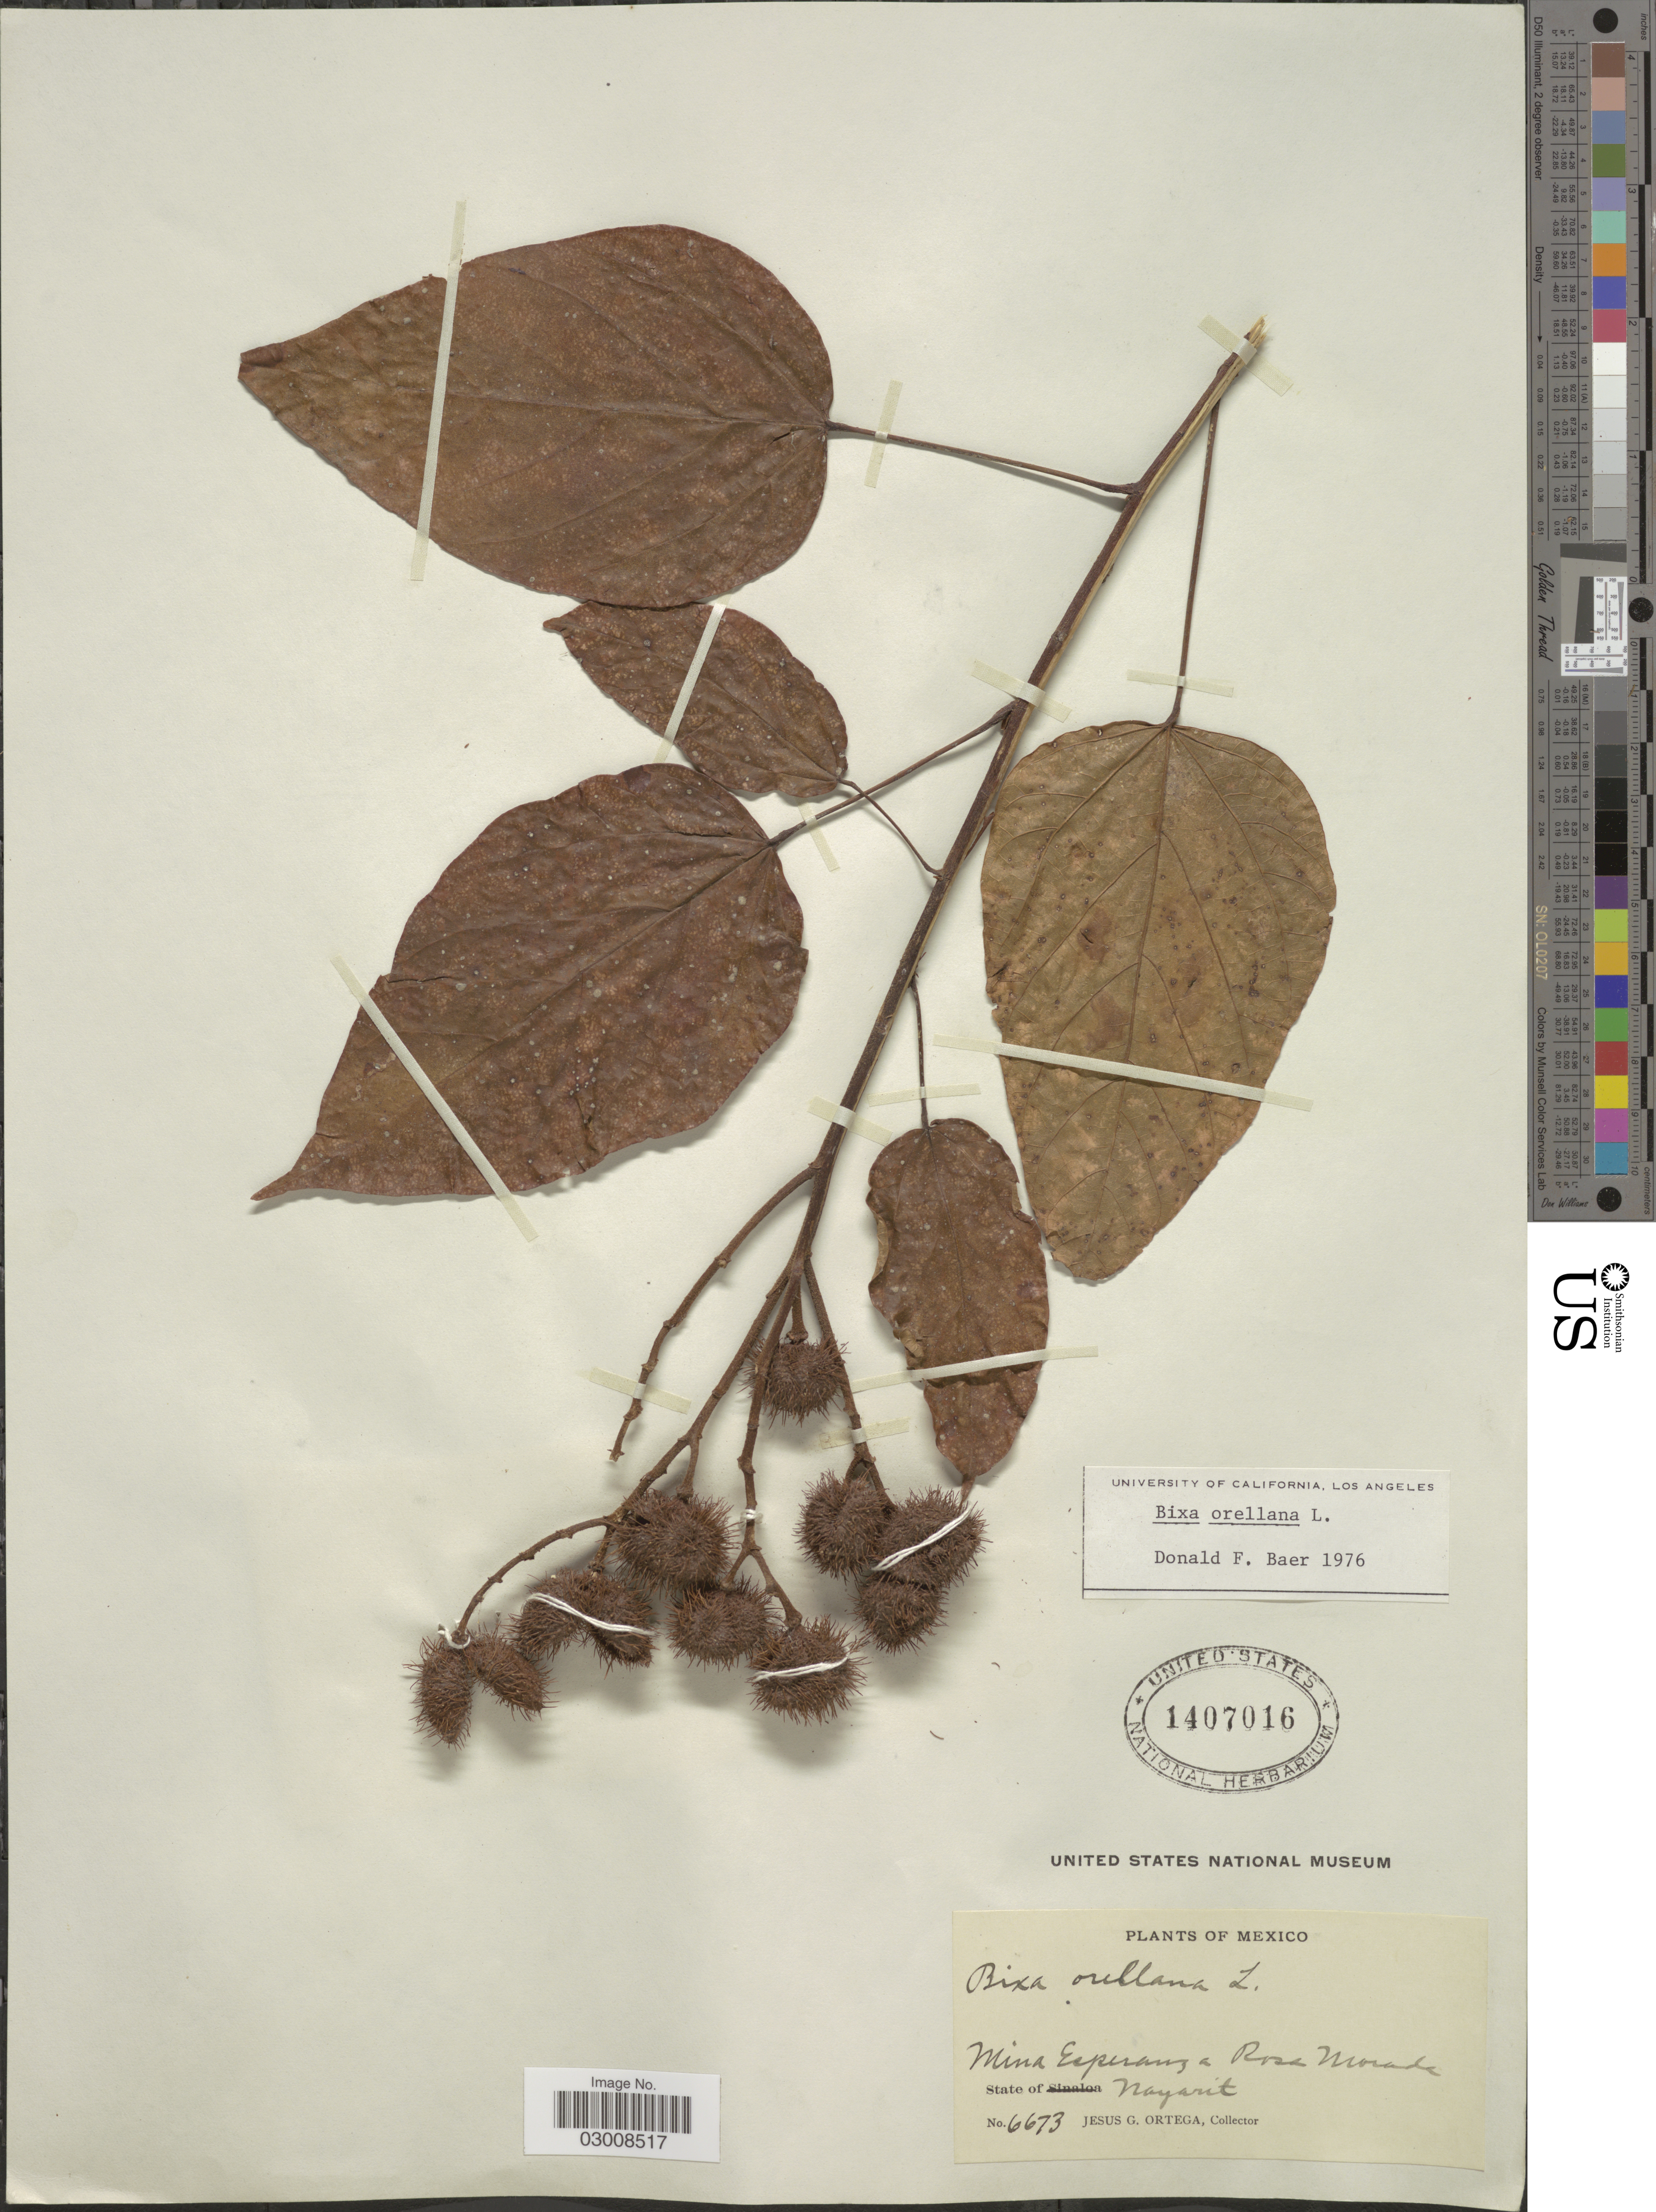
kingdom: Plantae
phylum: Tracheophyta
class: Magnoliopsida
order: Malvales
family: Bixaceae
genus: Bixa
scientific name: Bixa orellana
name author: L.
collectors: J. Ortega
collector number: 6673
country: Mexico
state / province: Nayarit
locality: Mina Esperanza Rosa Morada.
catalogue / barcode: US 1407016